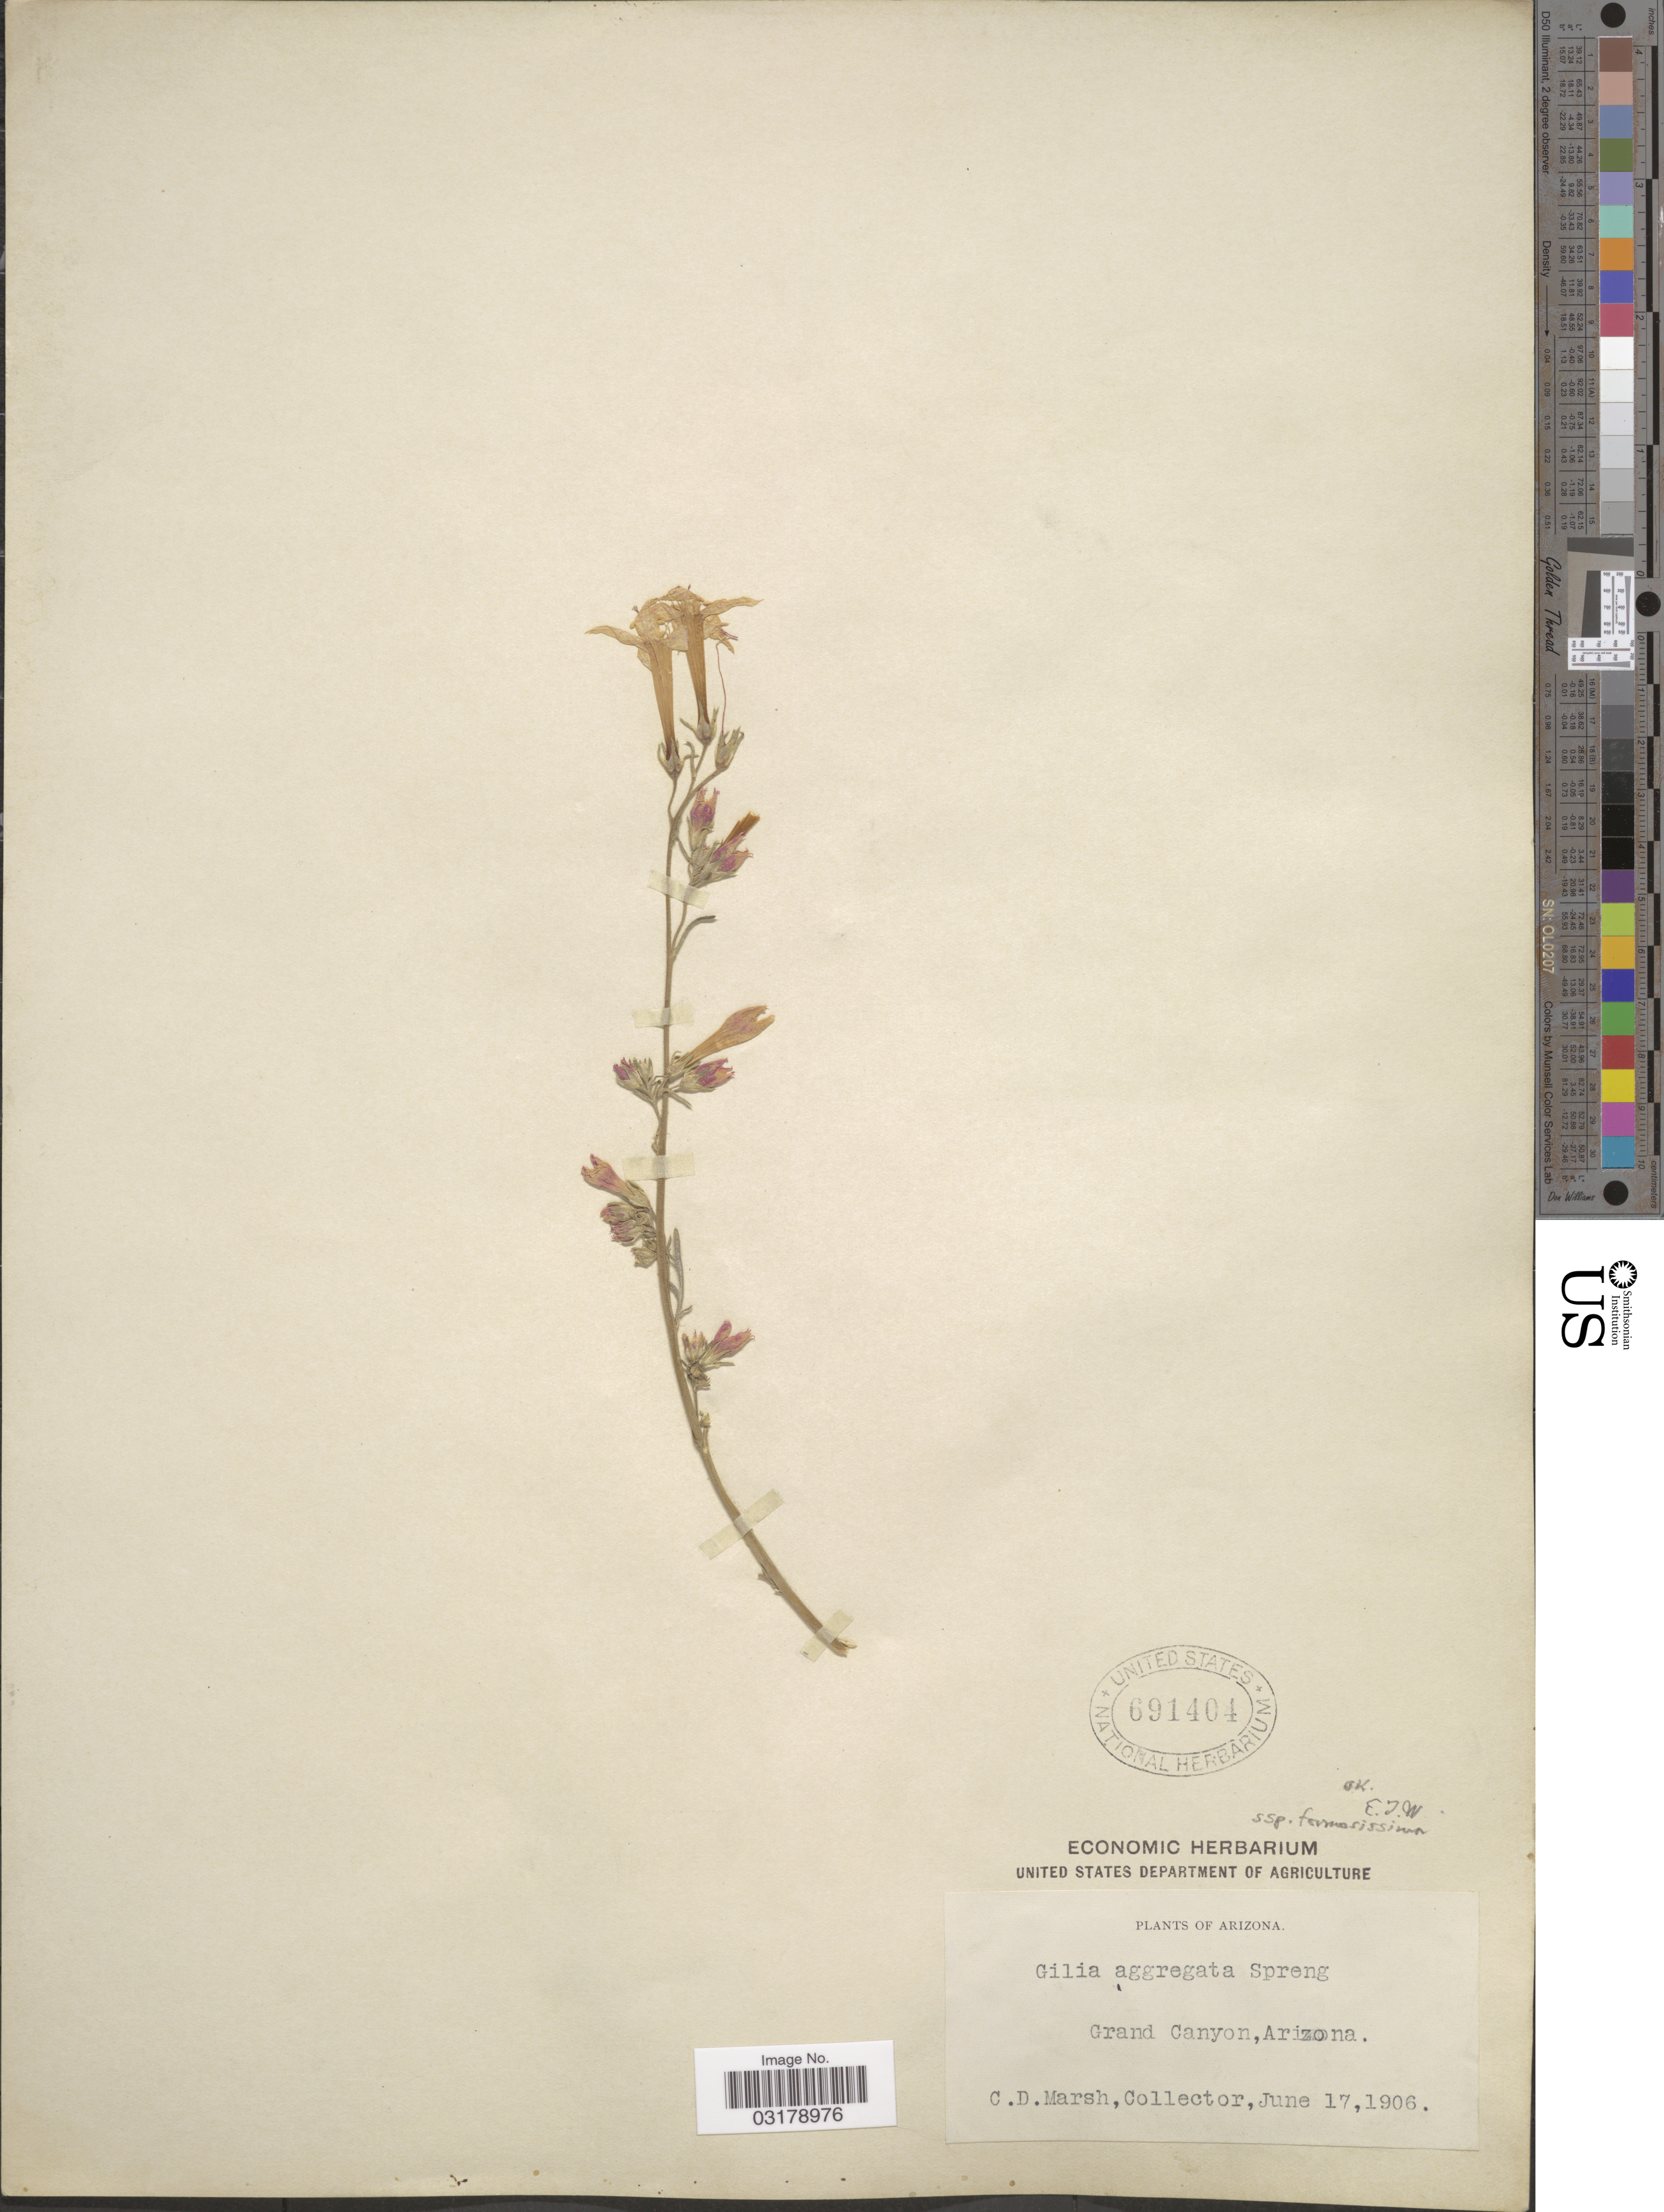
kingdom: Plantae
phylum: Tracheophyta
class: Magnoliopsida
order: Ericales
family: Polemoniaceae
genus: Ipomopsis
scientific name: Ipomopsis aggregata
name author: (Pursh) V.E. Grant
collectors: C. D. Marsh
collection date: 1906-06-17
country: United States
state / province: Arizona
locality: Grand Canyon.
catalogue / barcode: US 691404